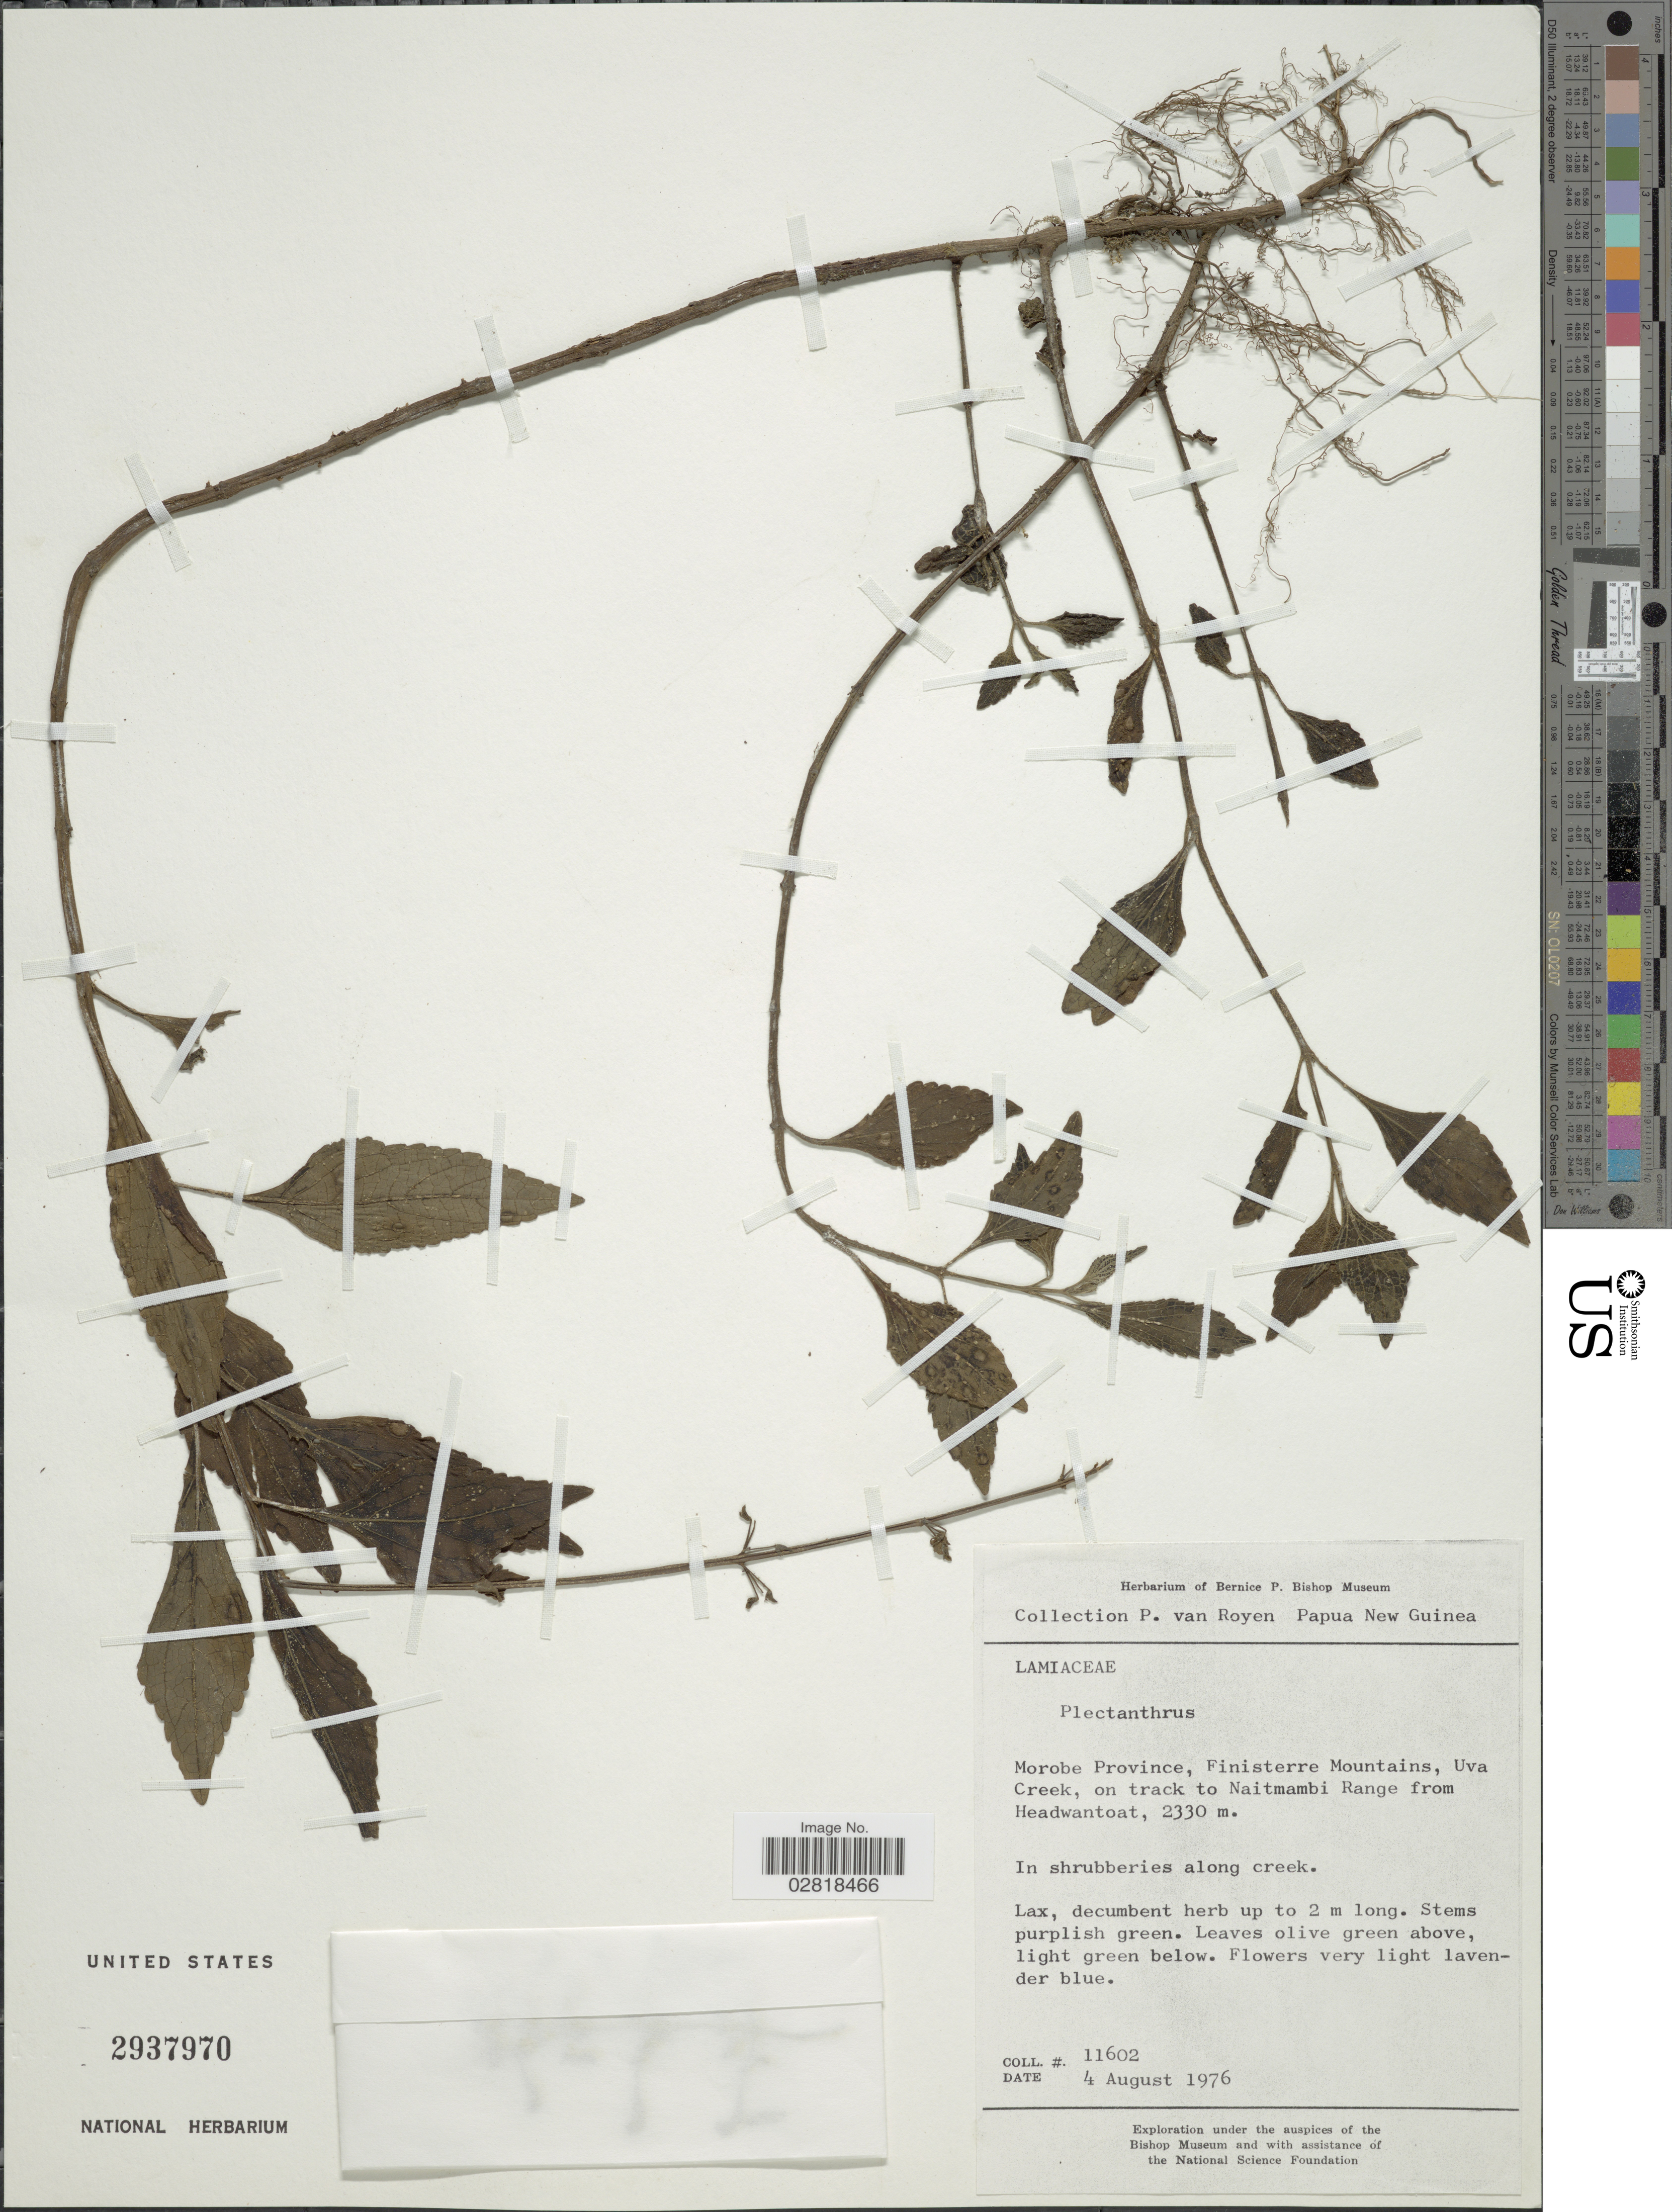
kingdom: Plantae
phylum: Tracheophyta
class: Magnoliopsida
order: Lamiales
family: Lamiaceae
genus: Plectranthus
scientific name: Plectranthus sp.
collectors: P. van Royen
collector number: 11602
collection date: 1976-08-04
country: Papua New Guinea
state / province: Morobe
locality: Morobe Province, Finisterre Mountains, Uva Creek, on track to Naitmambi Range from Headwantoat.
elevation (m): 2330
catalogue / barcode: US 2937970